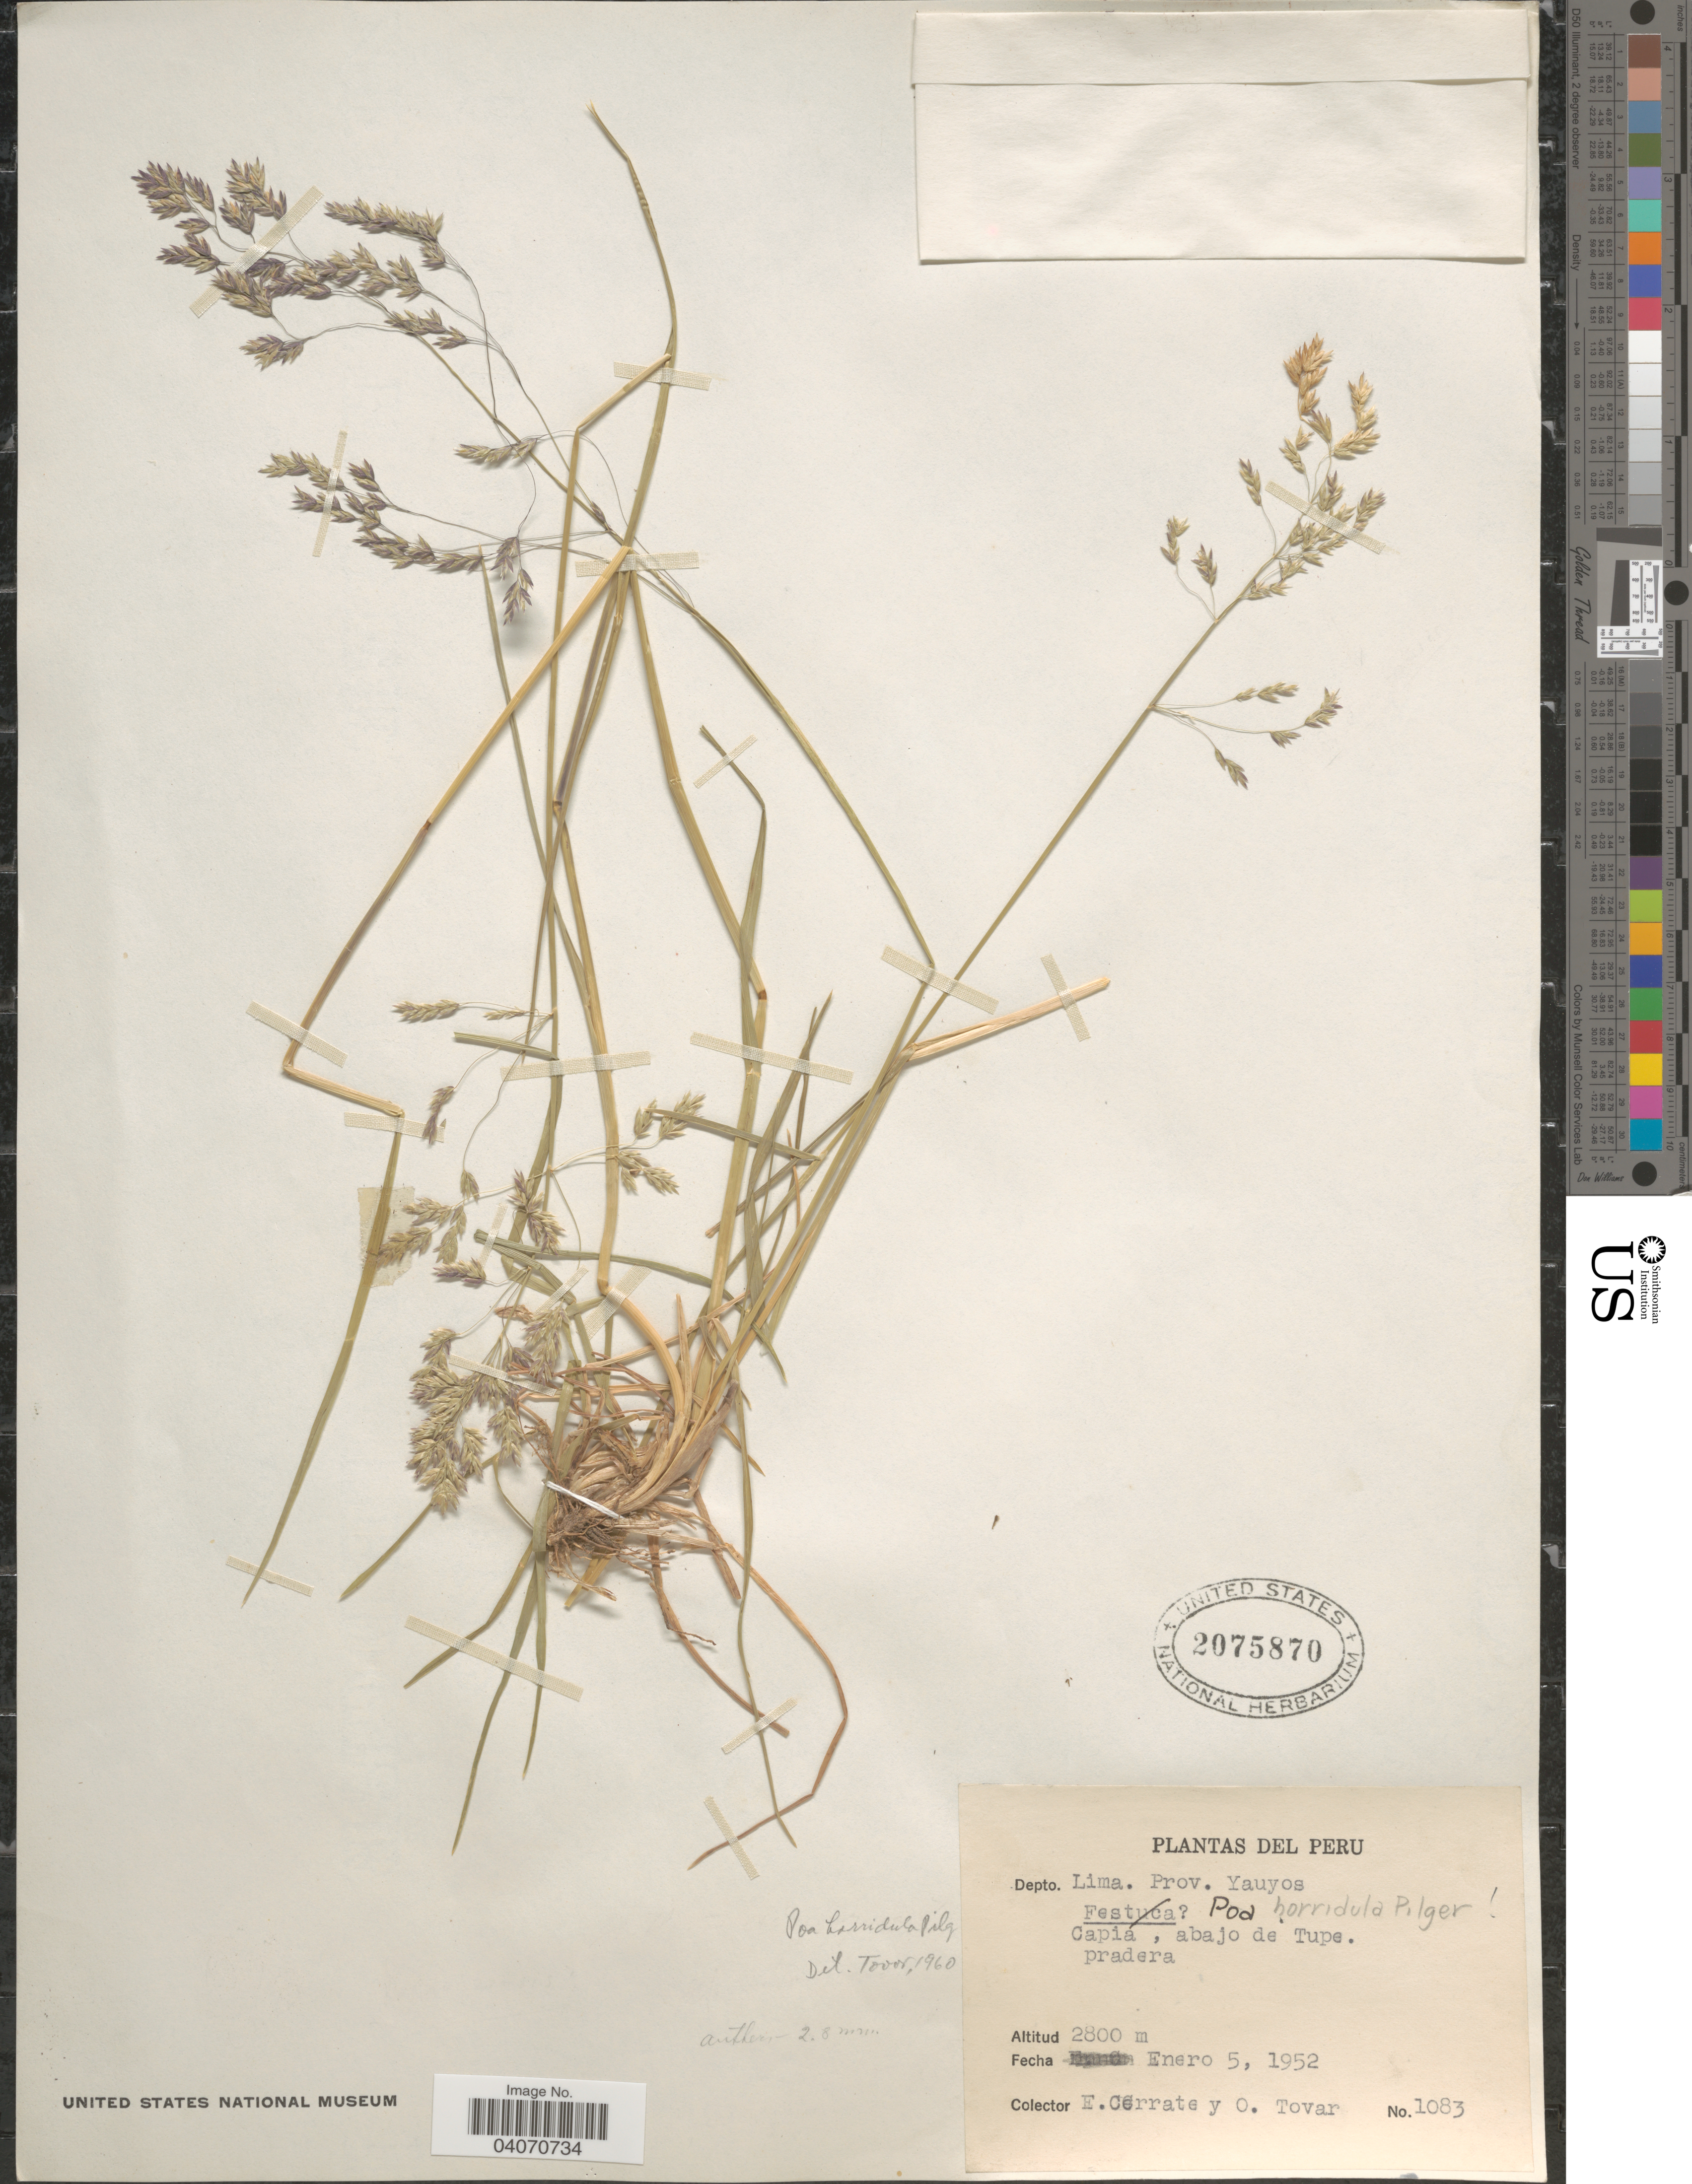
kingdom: Plantae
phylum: Tracheophyta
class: Liliopsida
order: Poales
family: Poaceae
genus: Poa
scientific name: Poa horridula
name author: Pilg.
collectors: E. Cerrate & Ó. Tovar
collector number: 1083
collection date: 1952-01-05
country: Peru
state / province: Lima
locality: Depto. Lima. Prov. Yauyos. Capia, abajo de Tupe.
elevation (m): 2800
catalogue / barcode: US 2075870